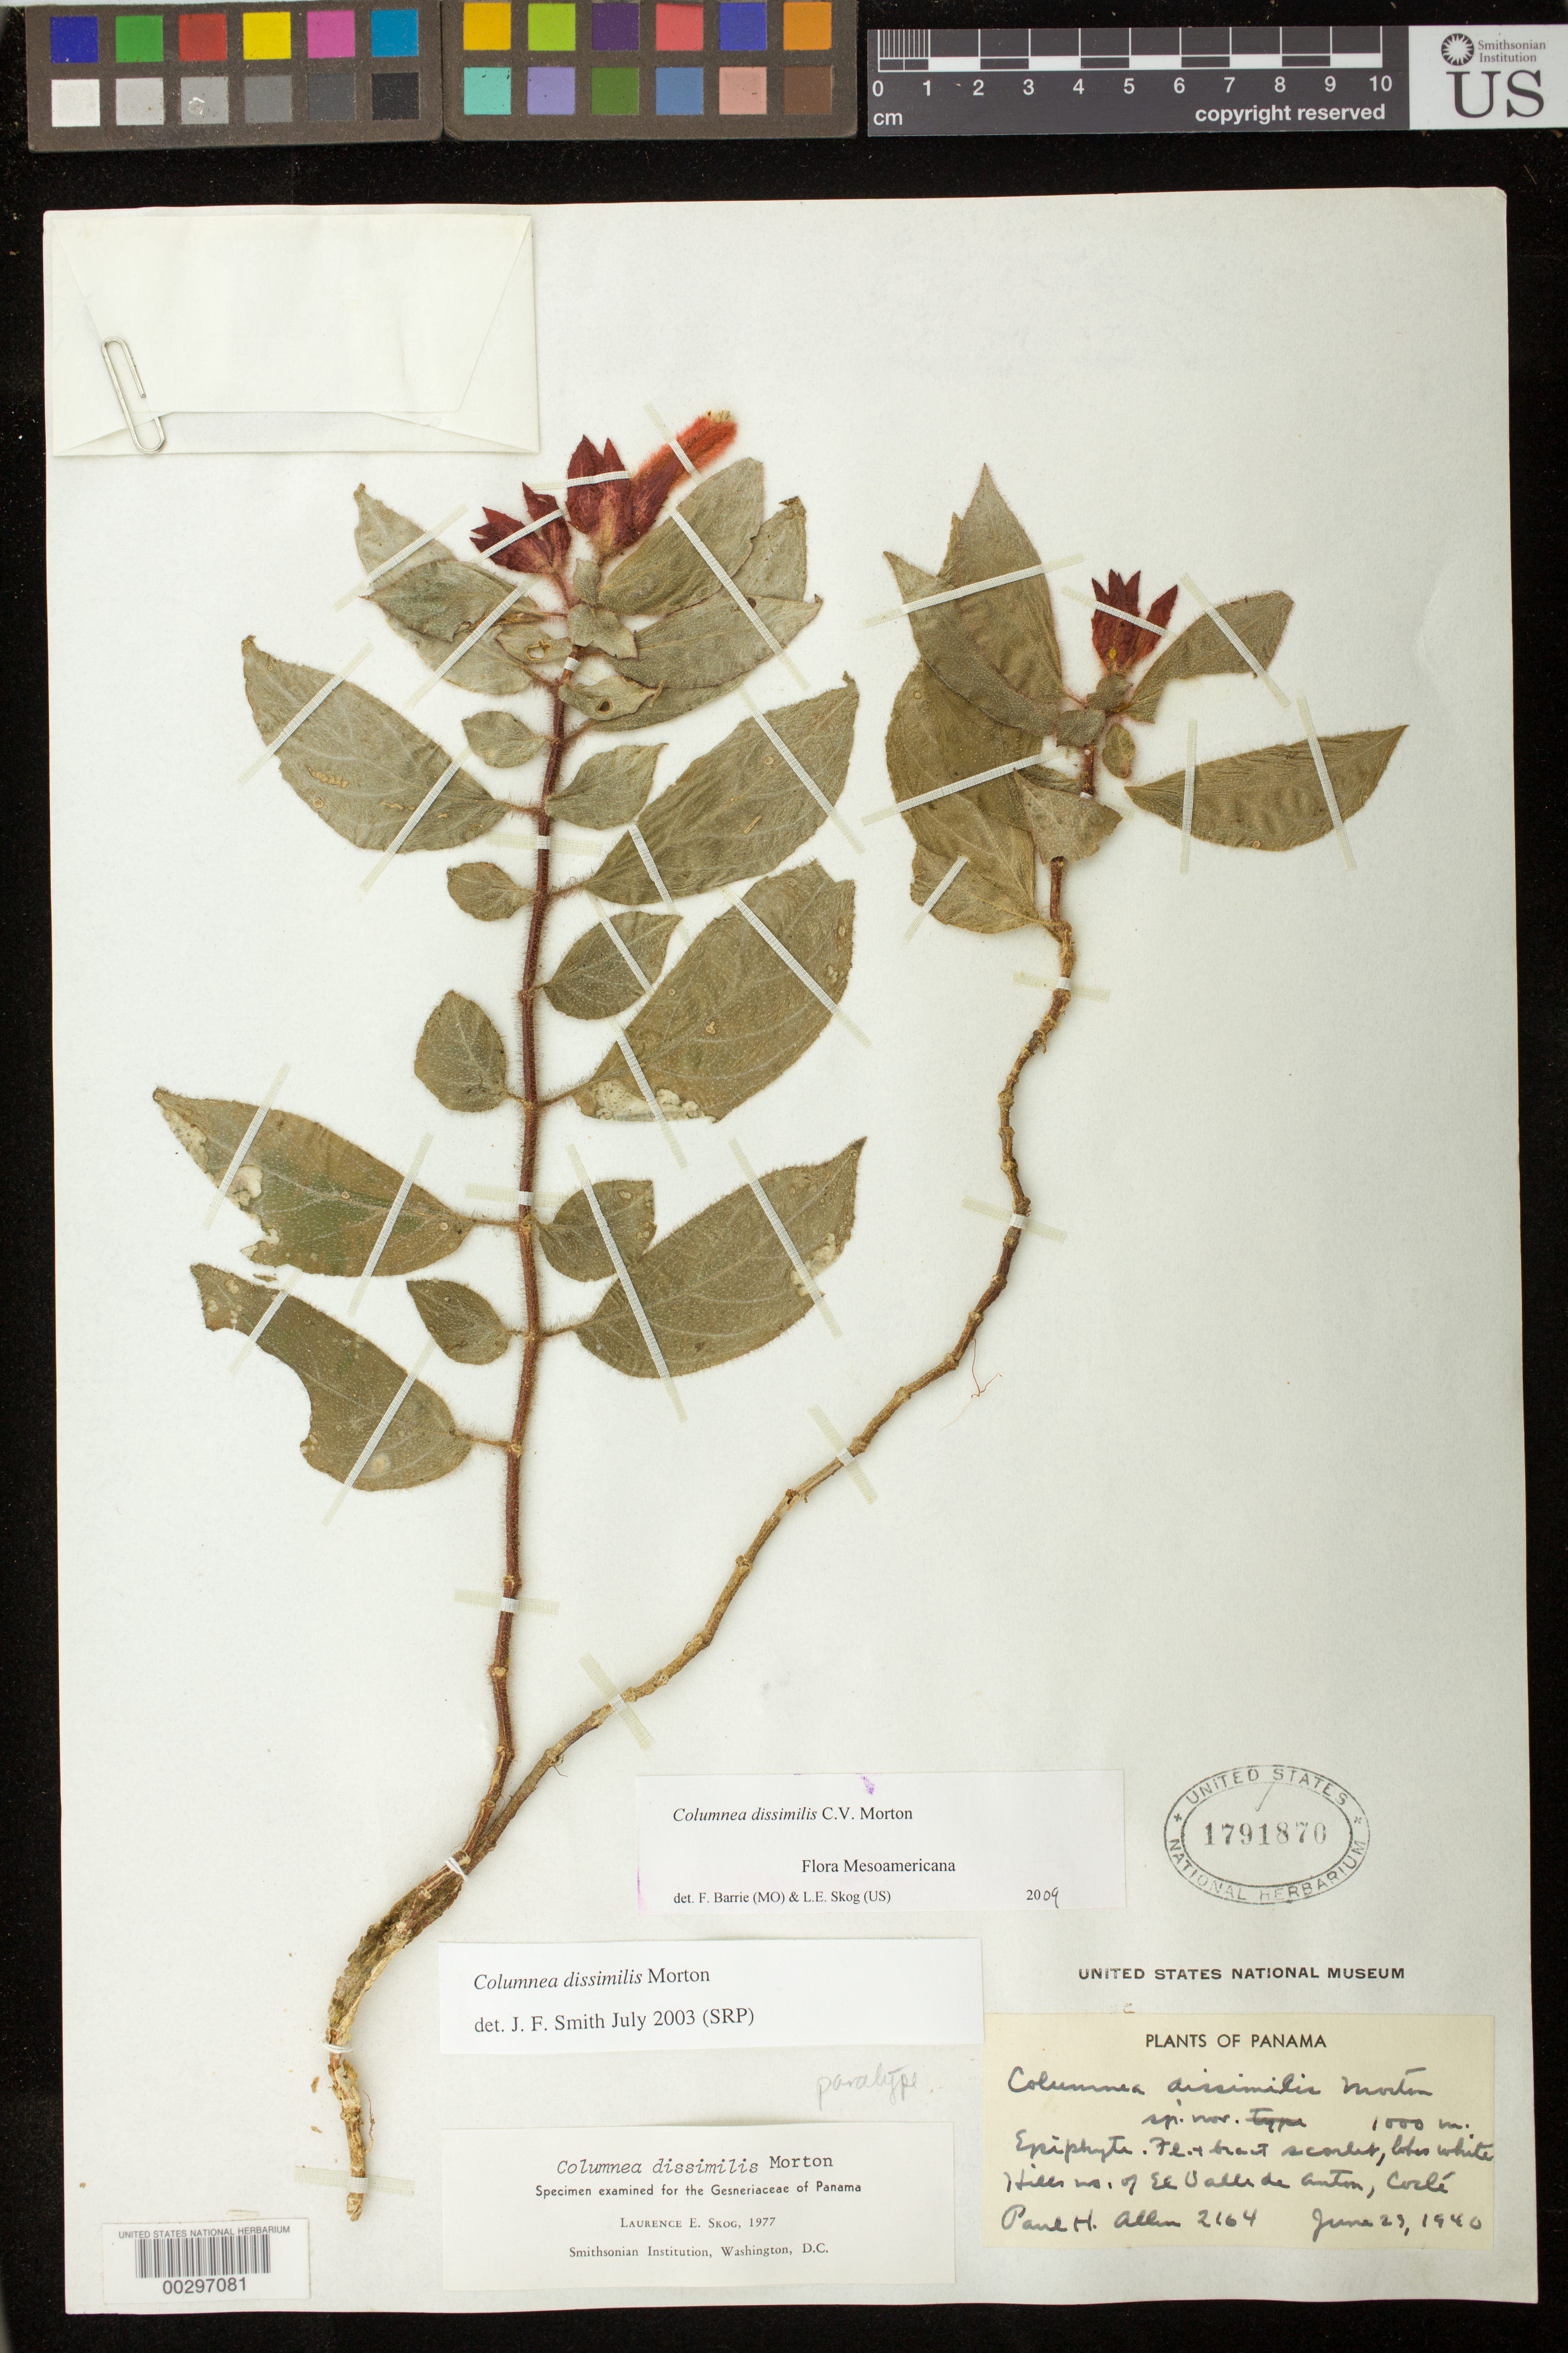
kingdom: Plantae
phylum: Tracheophyta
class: Magnoliopsida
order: Lamiales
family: Gesneriaceae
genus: Columnea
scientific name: Columnea dissimilis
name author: C.V. Morton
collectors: P. H. Allen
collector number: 2164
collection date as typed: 23 Jun 1940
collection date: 1940-06-23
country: Panama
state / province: Coclé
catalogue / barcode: US 1791870